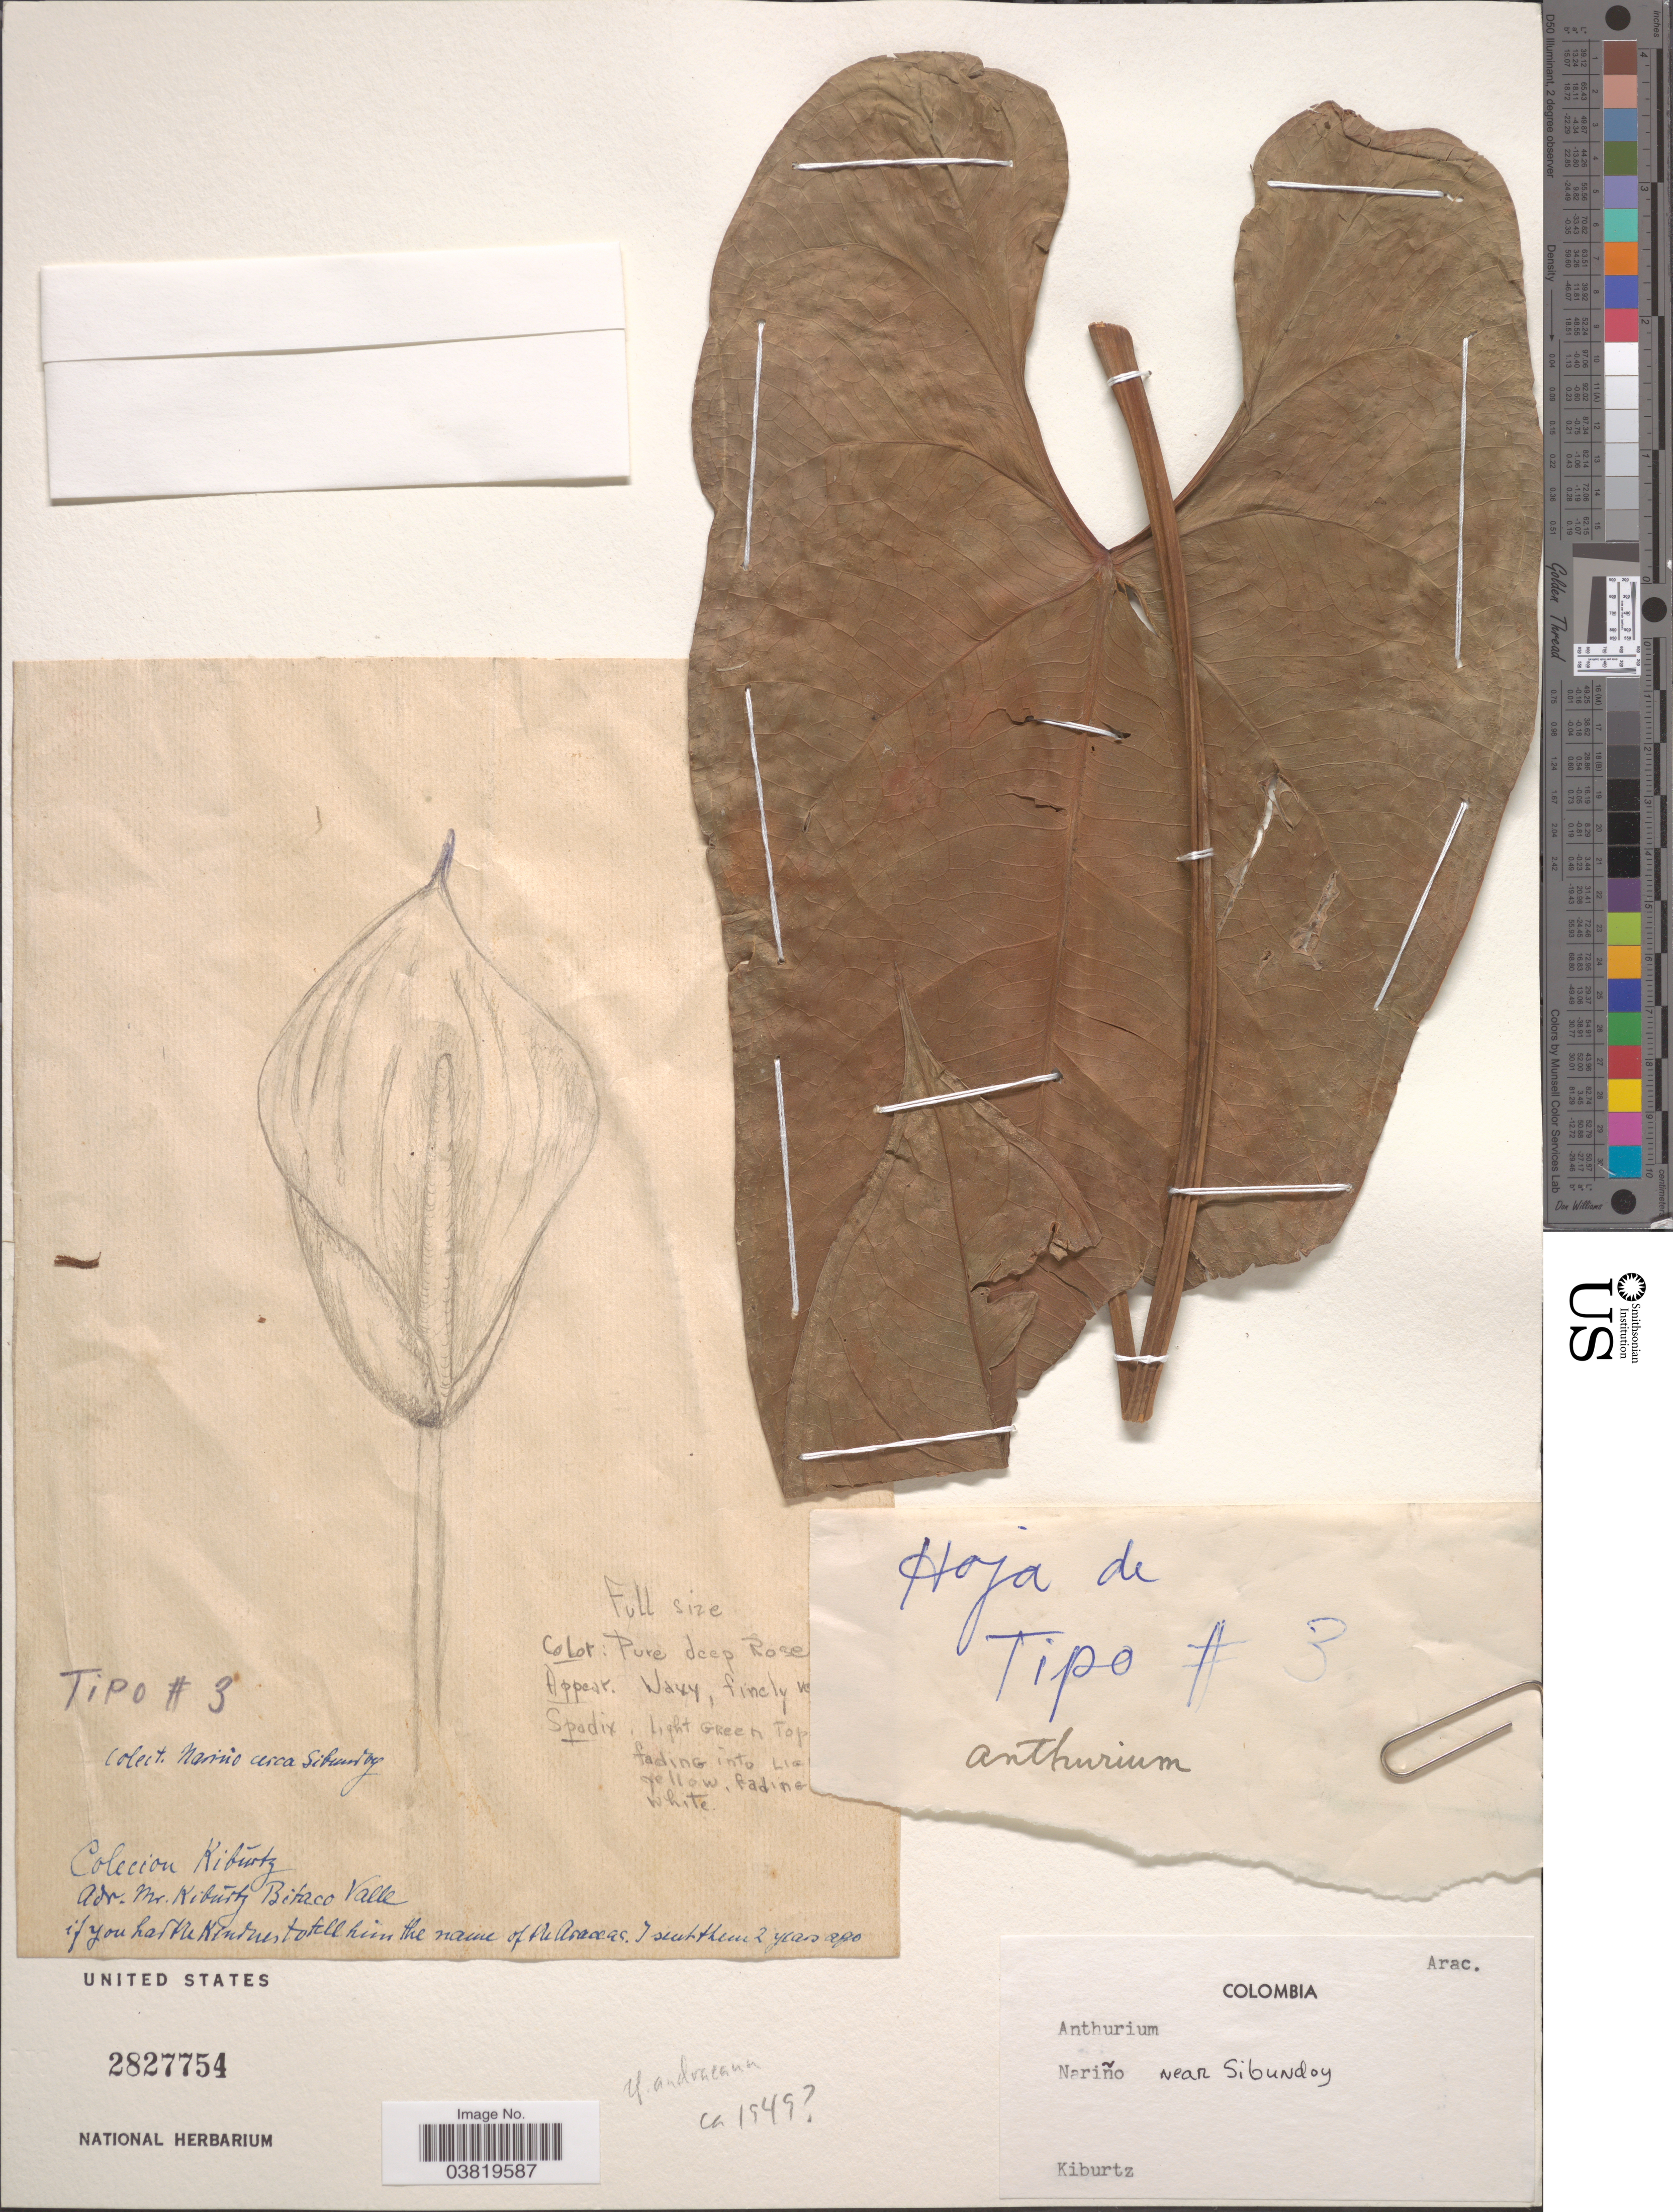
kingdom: Plantae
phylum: Tracheophyta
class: Liliopsida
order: Alismatales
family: Araceae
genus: Anthurium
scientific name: Anthurium andraeanum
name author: Linden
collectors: Kiburtz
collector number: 3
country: Colombia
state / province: Nariño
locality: Near Sibundoy.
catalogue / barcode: US 2827754